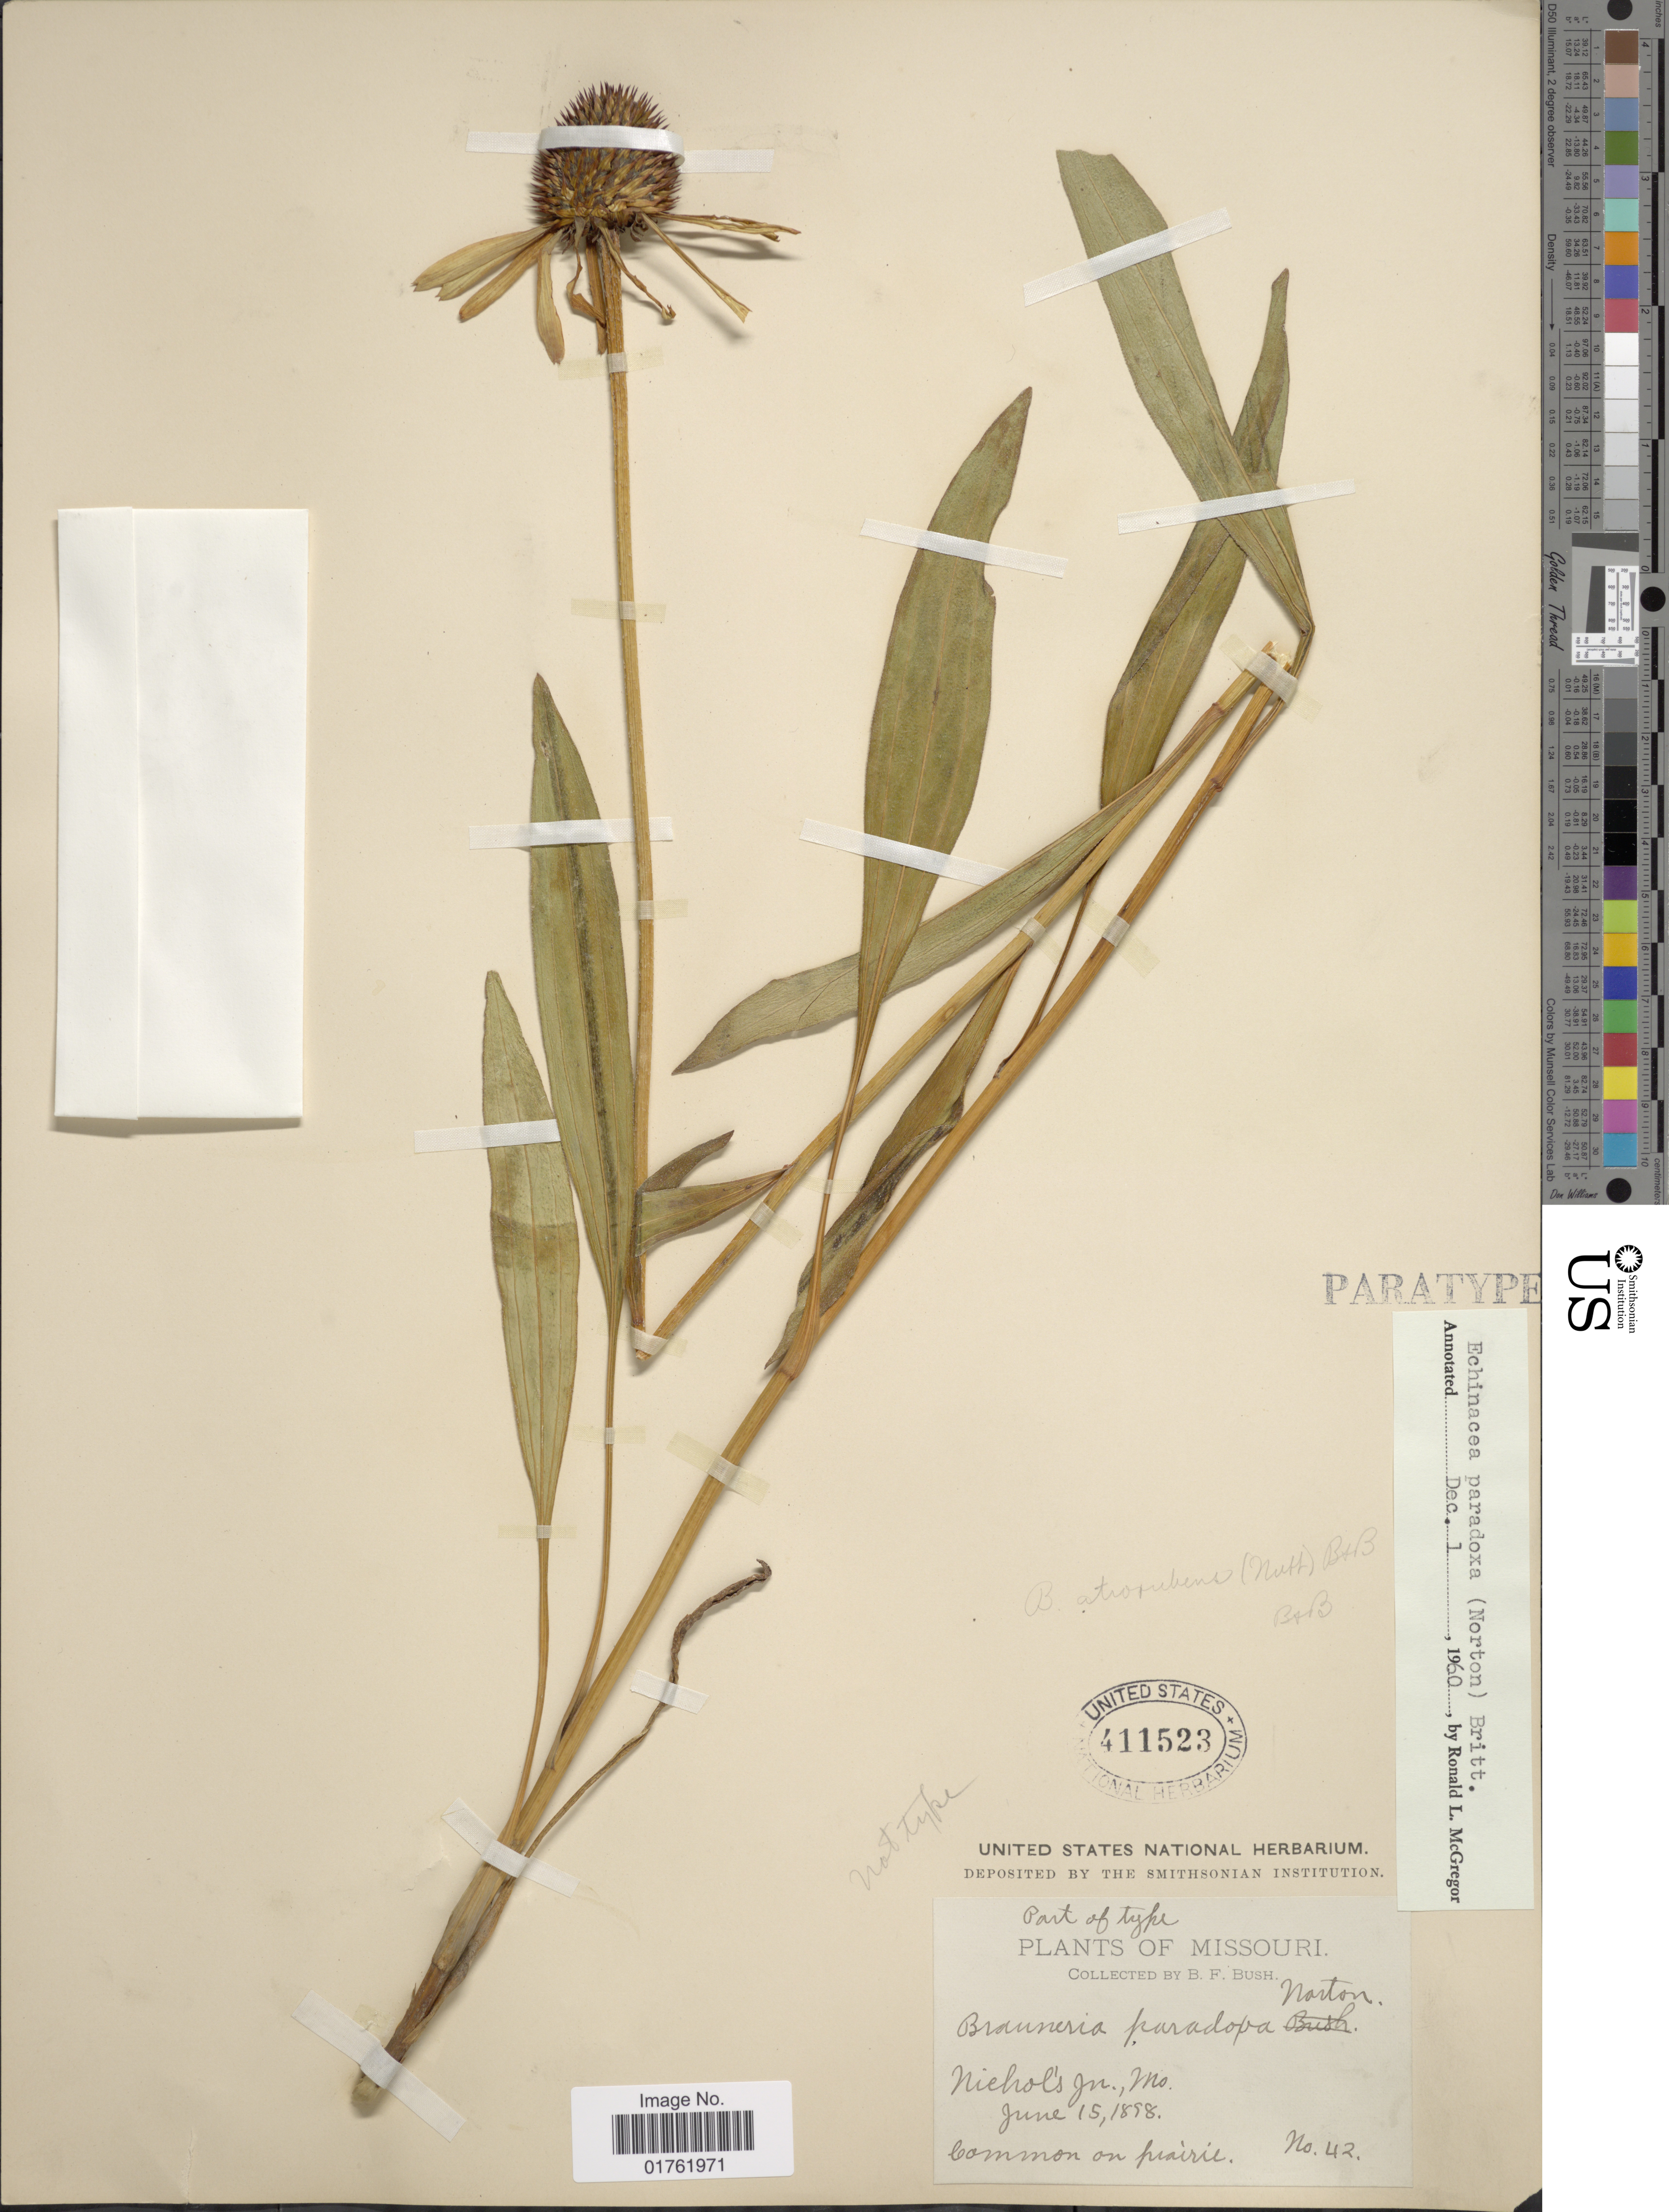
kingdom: Plantae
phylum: Tracheophyta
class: Magnoliopsida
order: Asterales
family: Asteraceae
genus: Echinacea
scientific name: Echinacea paradoxa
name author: (Norton) Britton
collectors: B. F. Bush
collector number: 42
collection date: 1898-06-15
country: United States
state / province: Missouri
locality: Nichol's In.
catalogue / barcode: US 411523